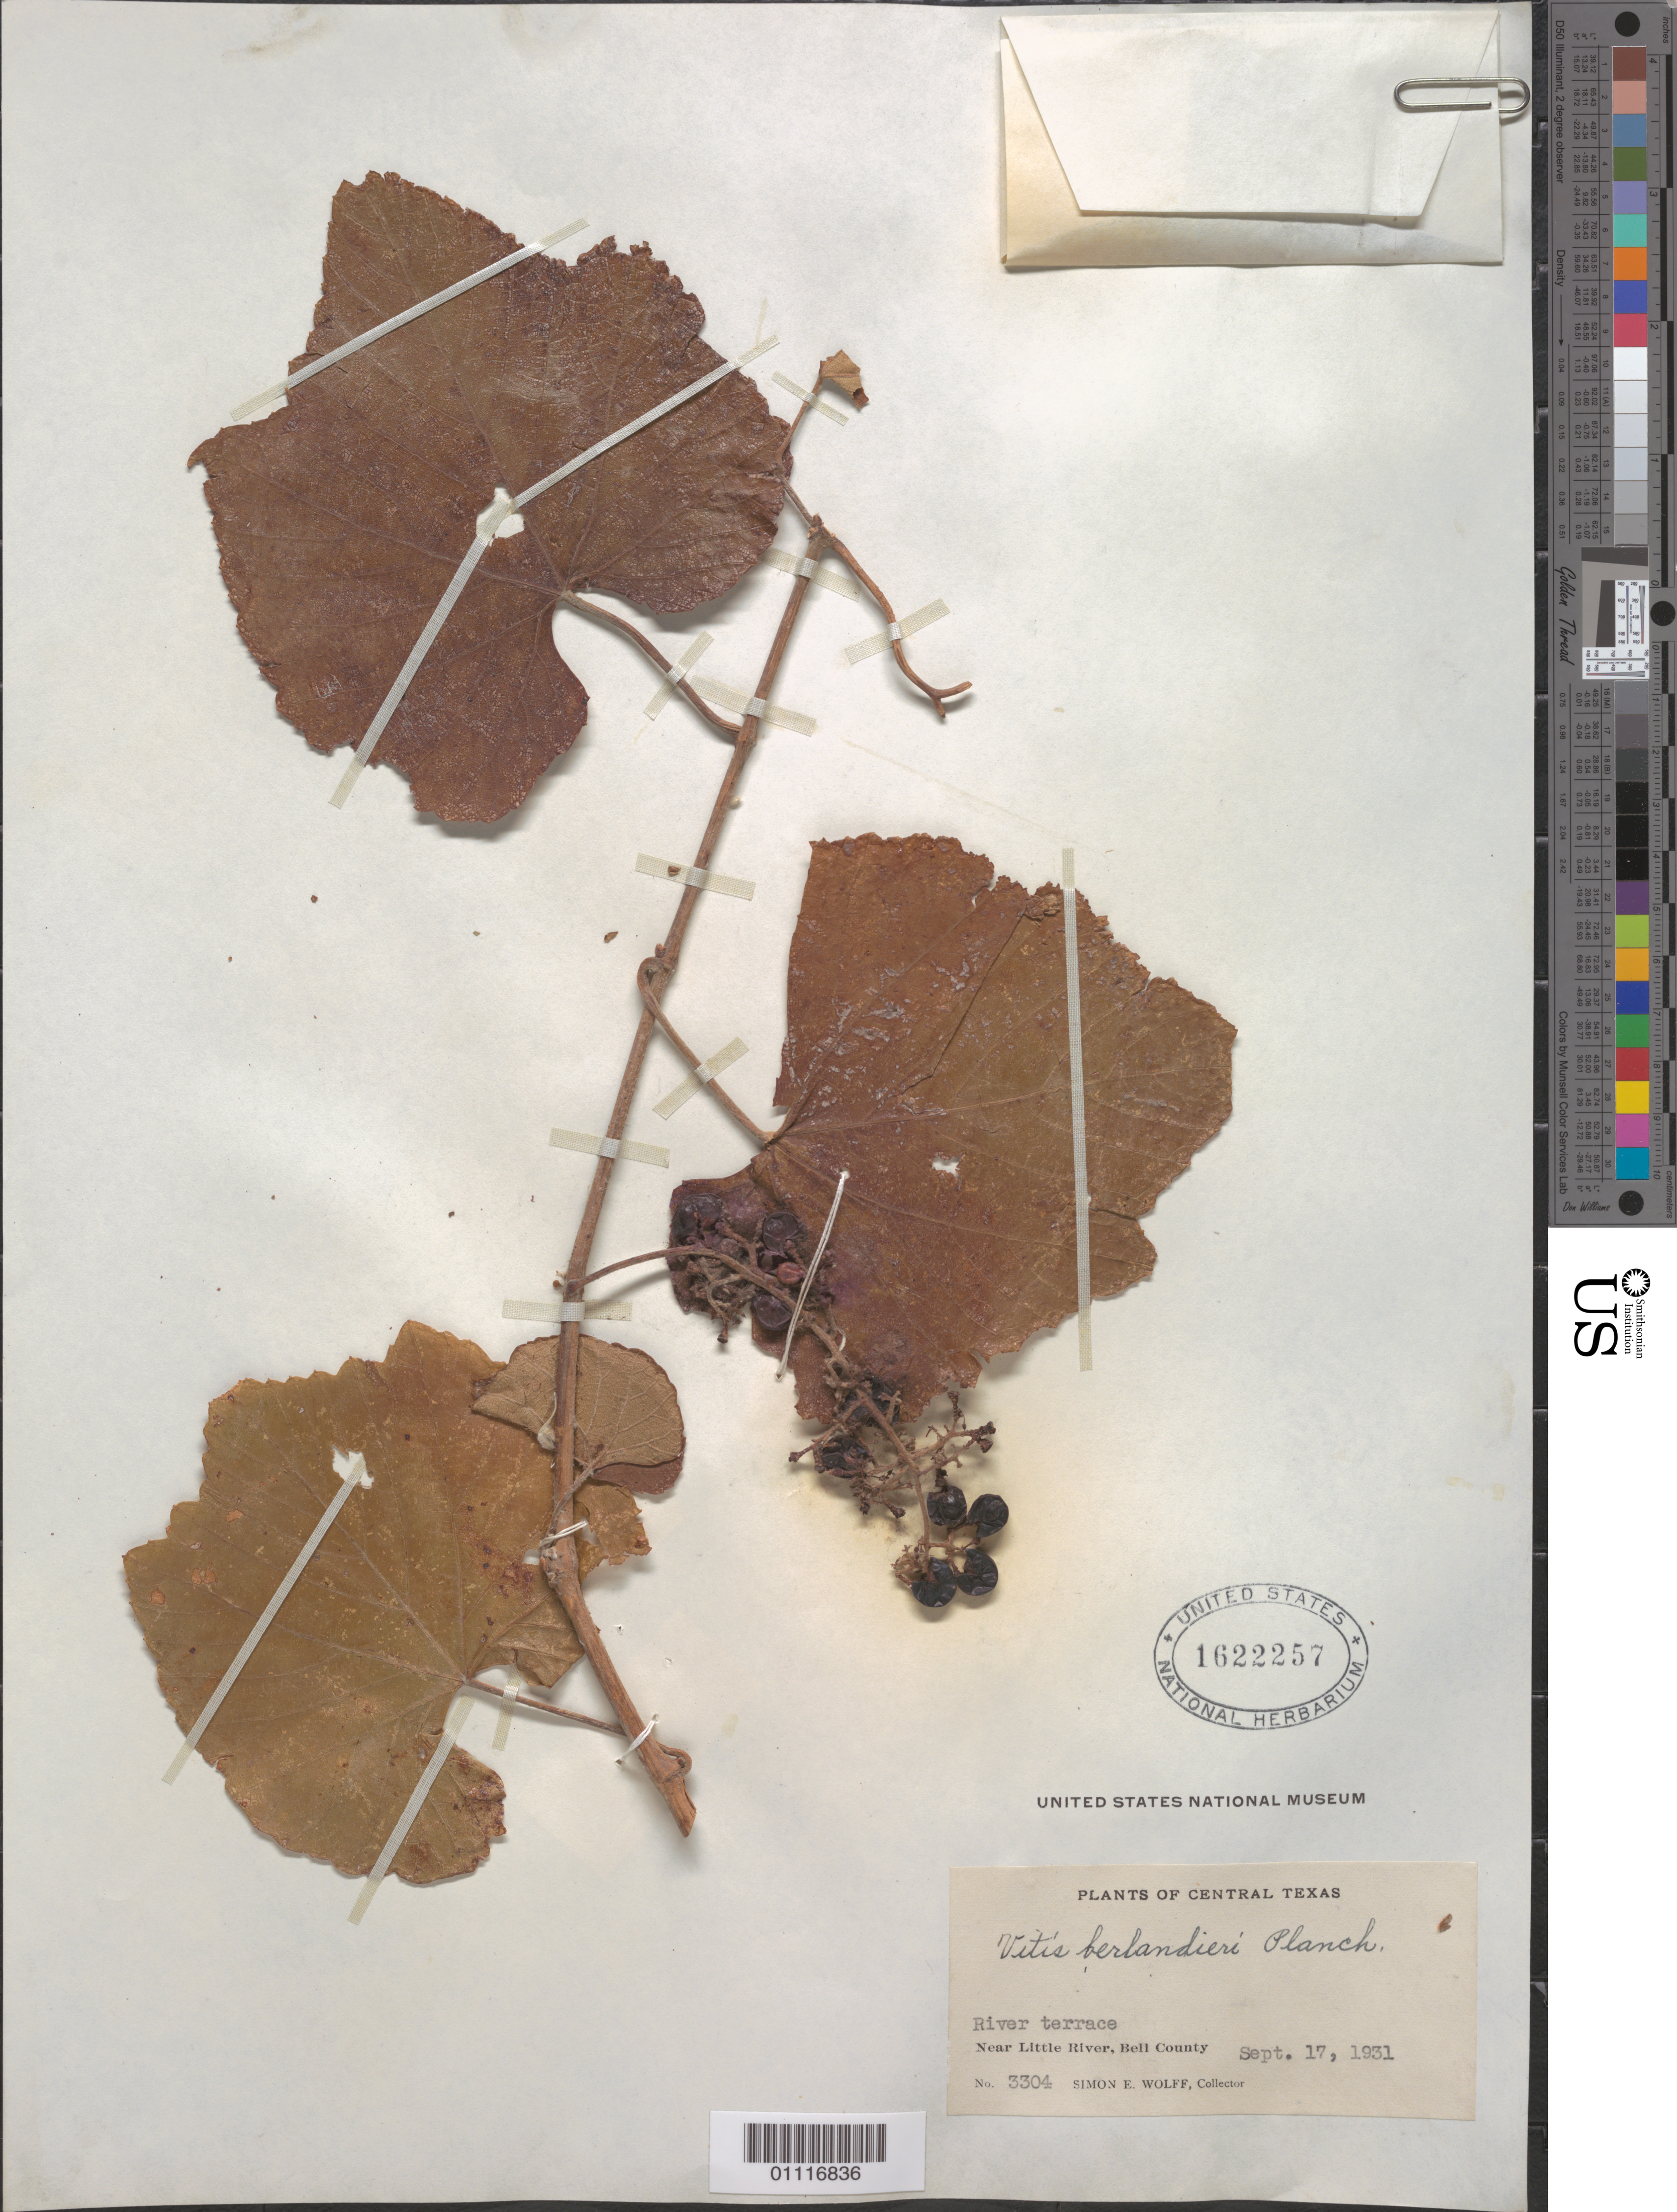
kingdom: Plantae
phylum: Tracheophyta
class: Magnoliopsida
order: Vitales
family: Vitaceae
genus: Vitis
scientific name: Vitis berlandieri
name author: Planch.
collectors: S. E. Wolff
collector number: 3304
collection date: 1931-09-17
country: United States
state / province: Texas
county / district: Bell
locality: river terrace near Little River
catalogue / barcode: US 1622257